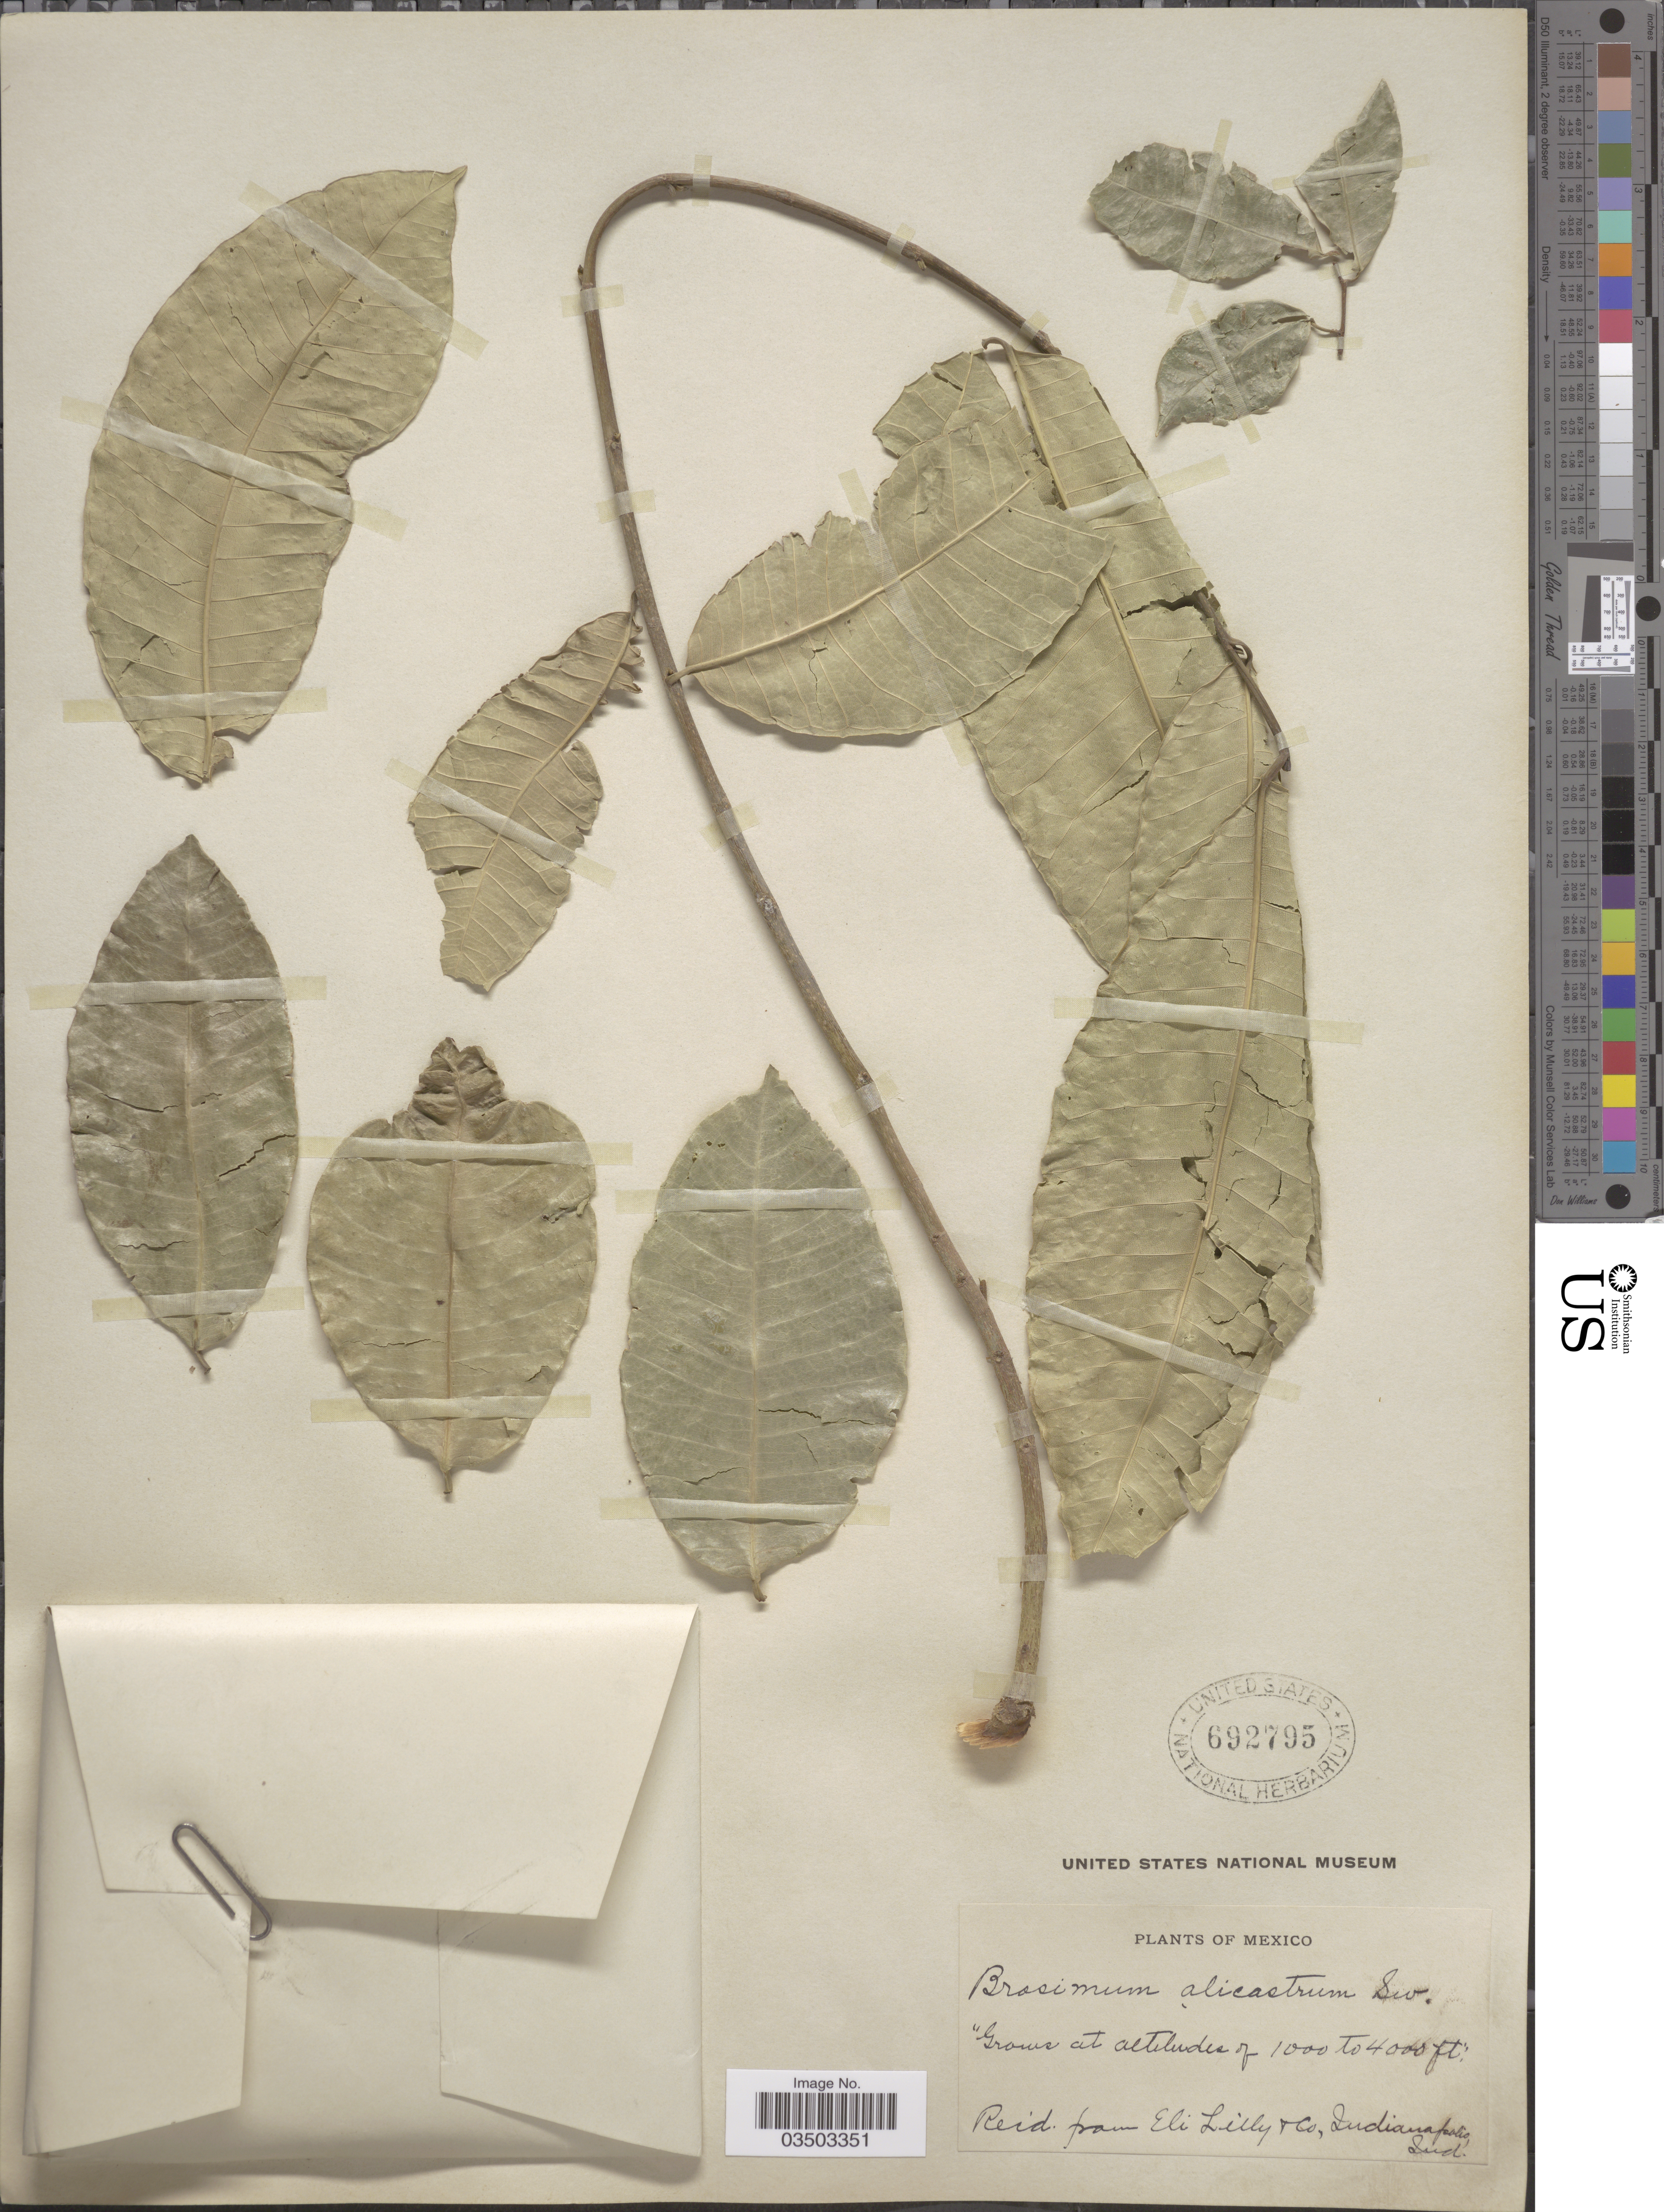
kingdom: Plantae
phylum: Tracheophyta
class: Magnoliopsida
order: Rosales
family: Moraceae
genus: Brosimum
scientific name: Brosimum alicastrum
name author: Sw.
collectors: -. Reid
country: Mexico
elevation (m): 305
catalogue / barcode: US 692795